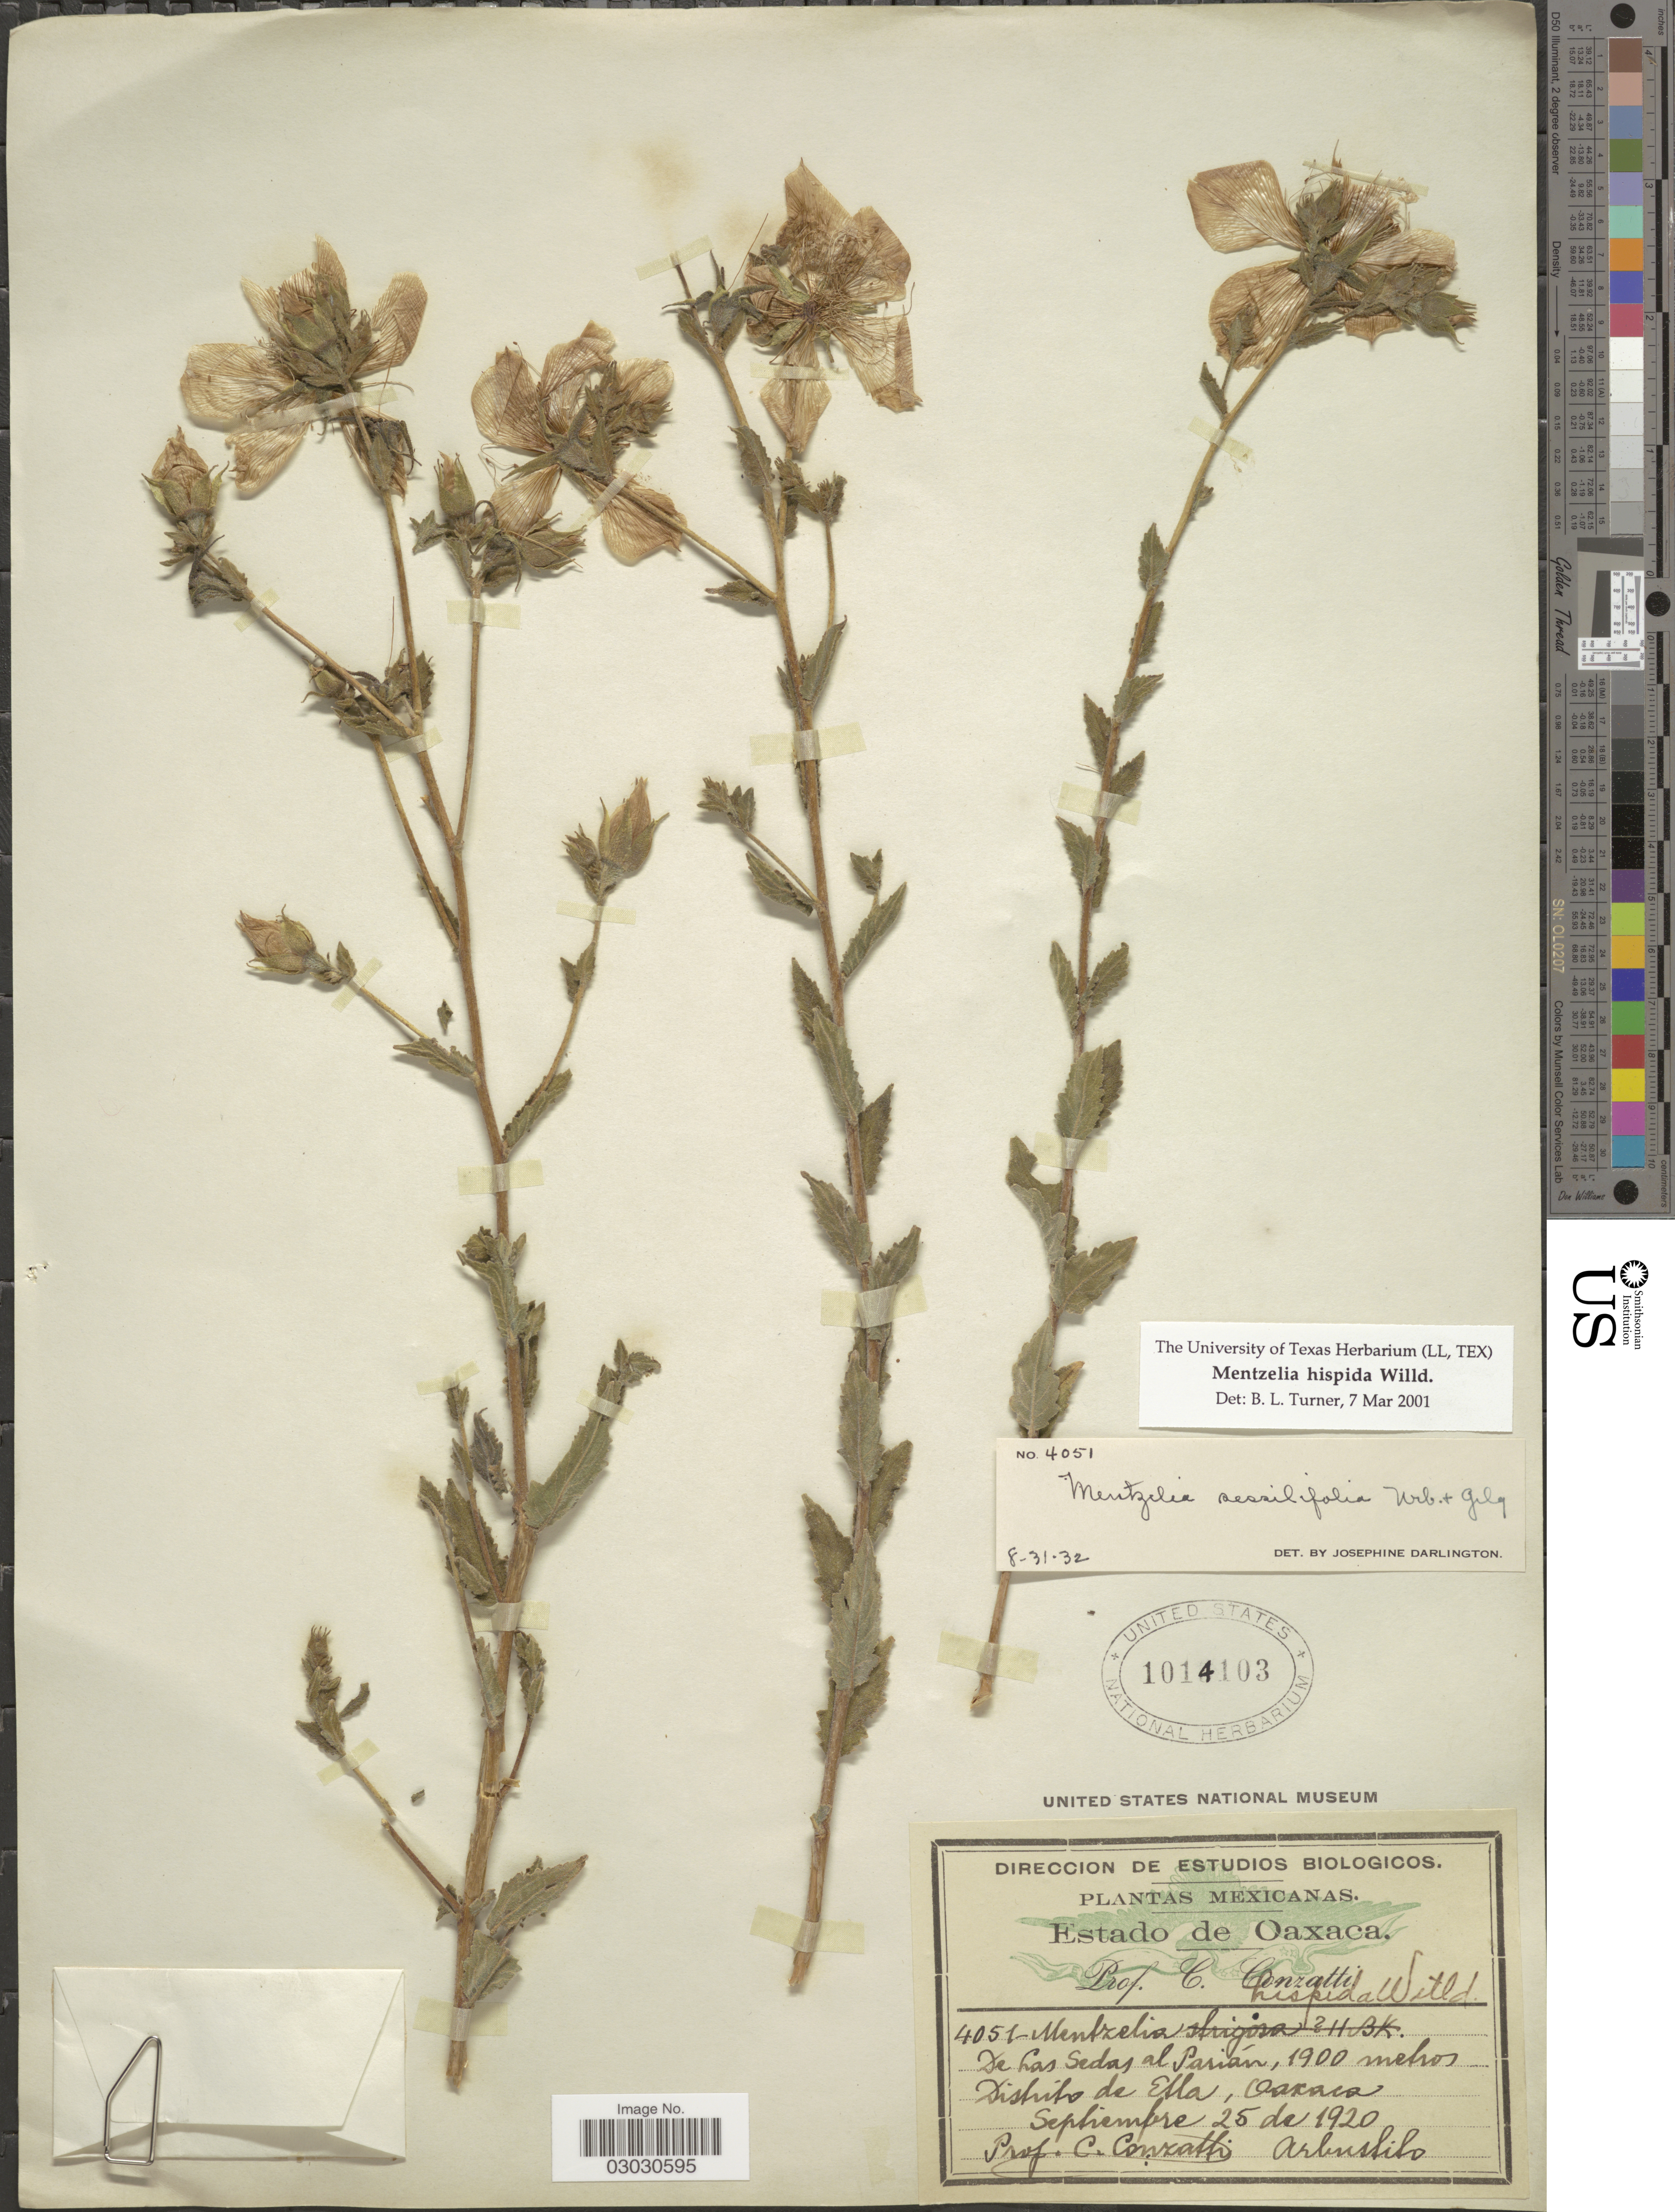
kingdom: Plantae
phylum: Tracheophyta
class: Magnoliopsida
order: Cornales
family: Loasaceae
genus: Mentzelia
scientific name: Mentzelia hispida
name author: Willd.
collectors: C. Conzatti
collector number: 4051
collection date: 1920-09-25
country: Mexico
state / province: Oaxaca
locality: Estado de Oaxaca. De Las Sedas al Parián. Distrito de Etla, Oaxaca.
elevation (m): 1900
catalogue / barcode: US 1014103